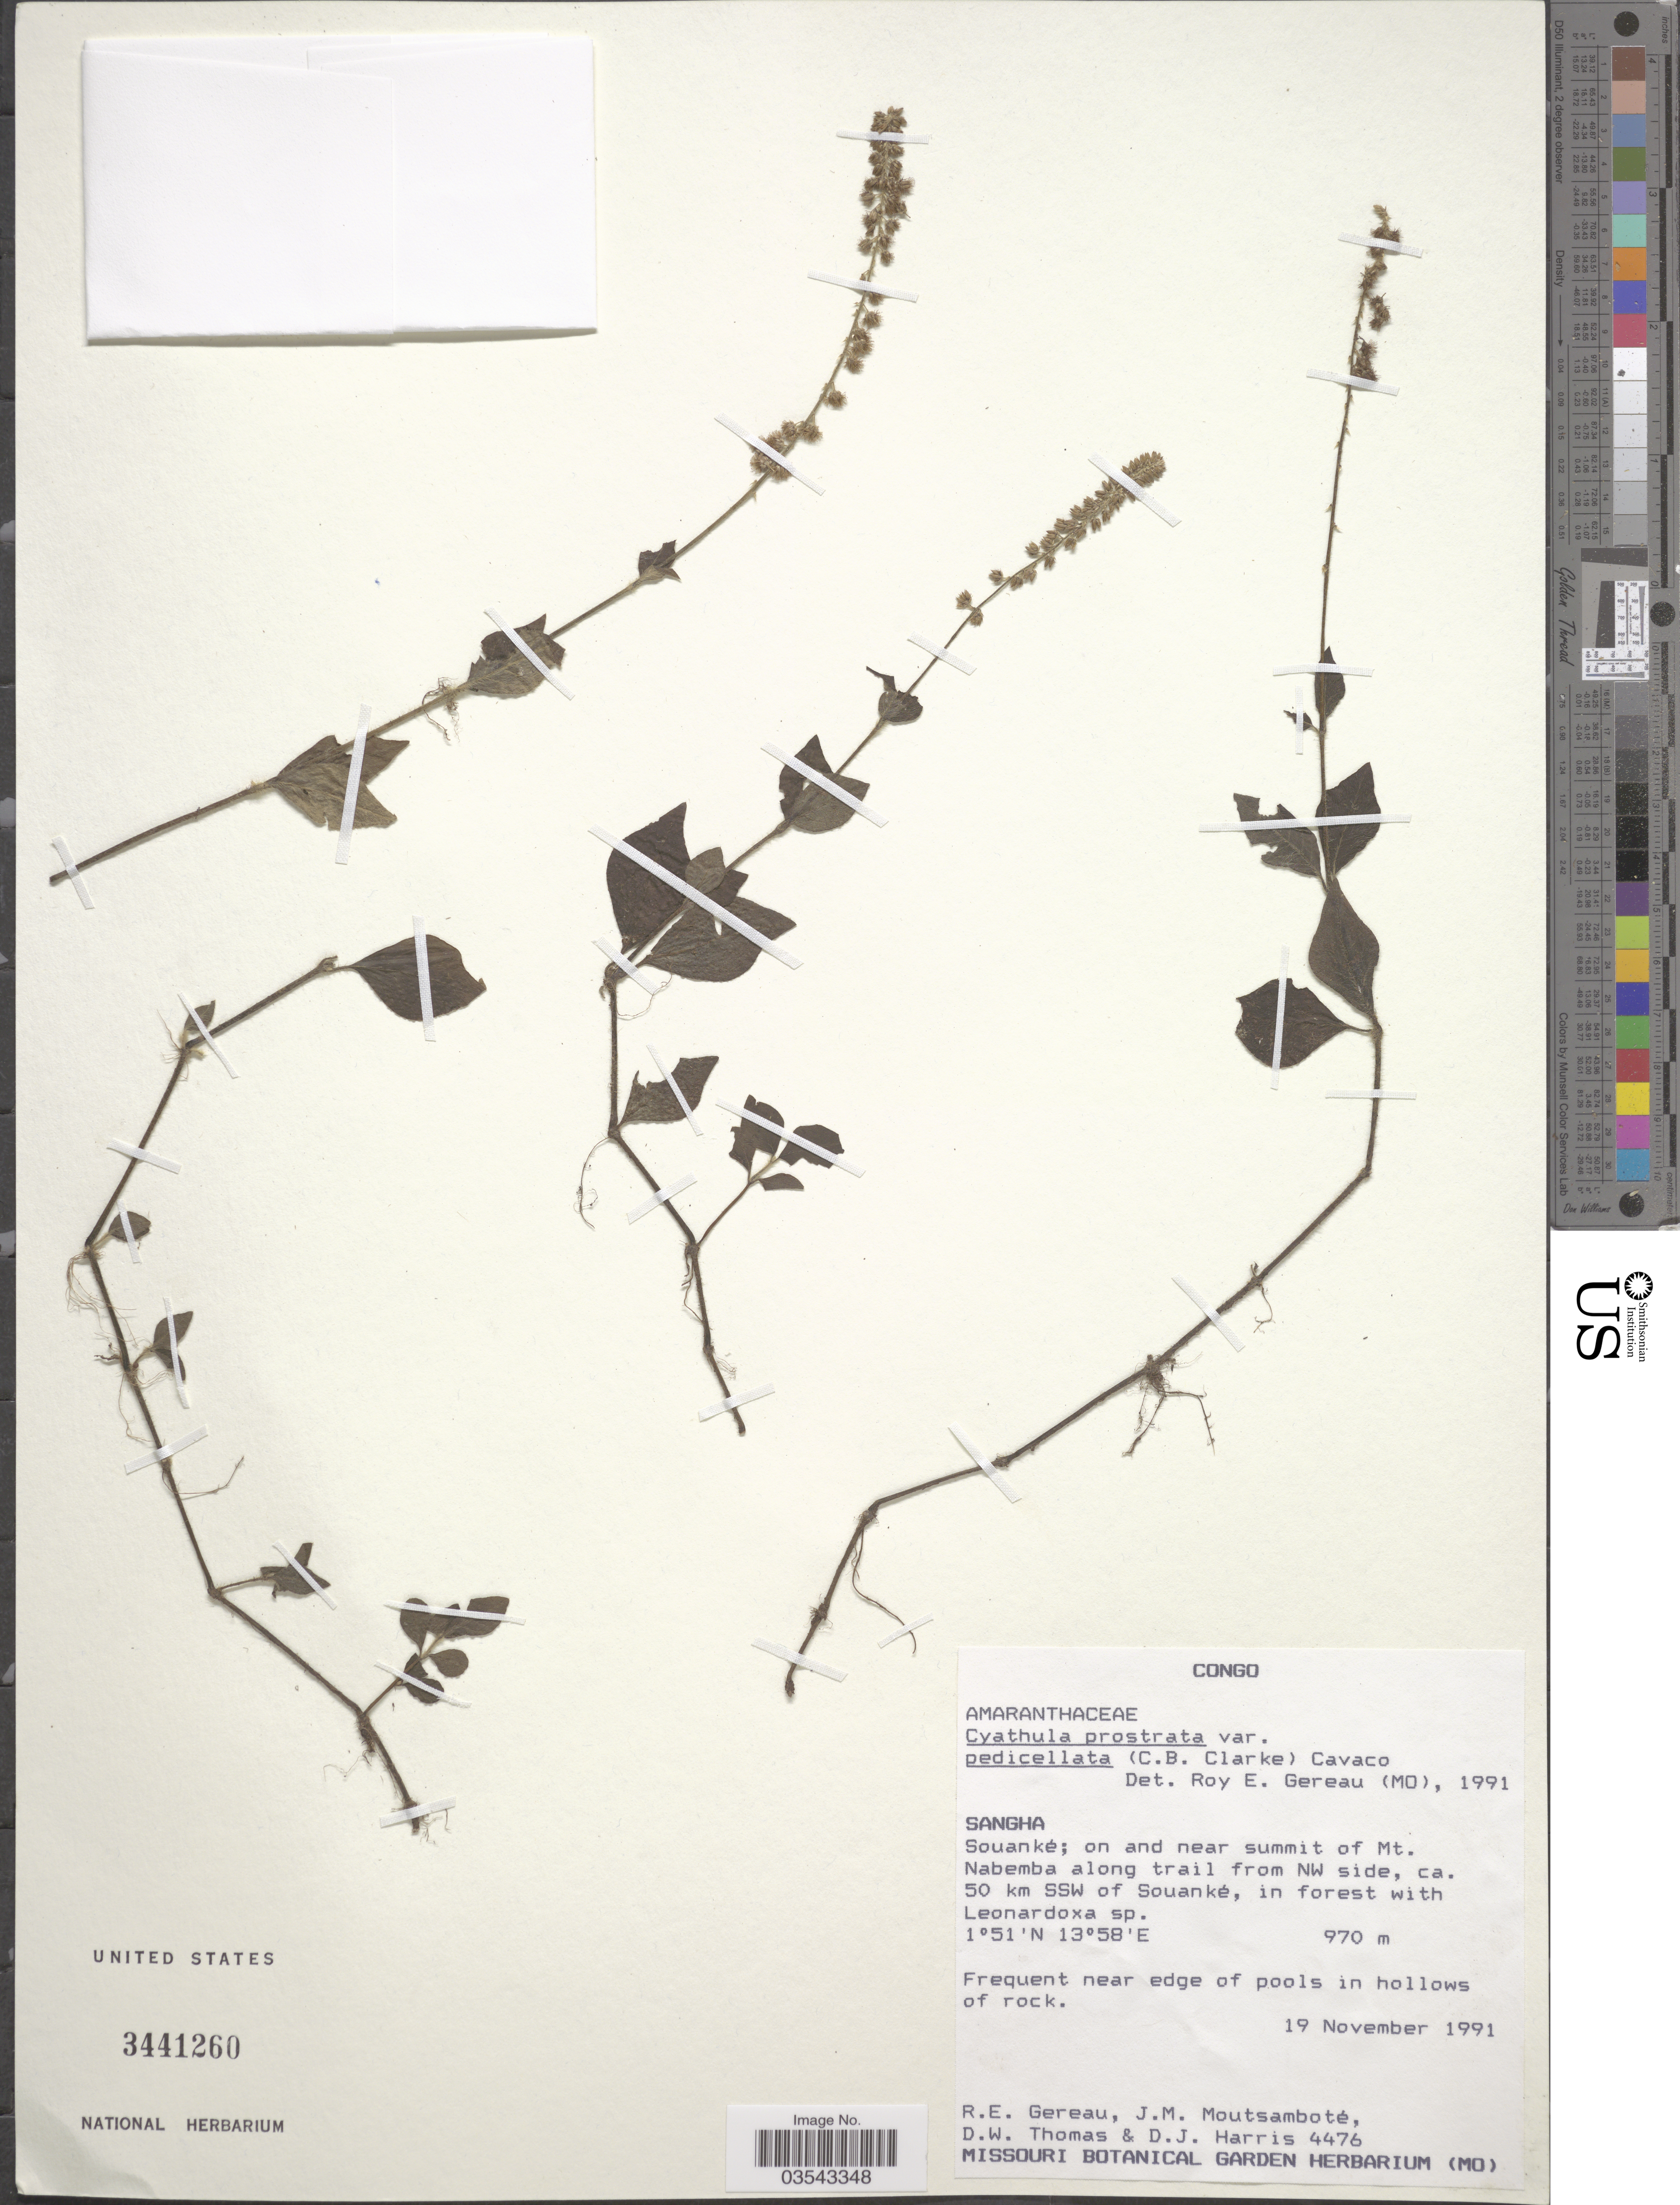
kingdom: Plantae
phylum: Tracheophyta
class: Magnoliopsida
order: Caryophyllales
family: Amaranthaceae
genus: Cyathula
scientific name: Cyathula prostrata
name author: (L.) Blume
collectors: R. Gereau, J. Moutsambote & D. W. Thomas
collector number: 4476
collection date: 1991-11-19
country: Congo, Republic of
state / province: Sangha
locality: Congo. Souanké; on and near summit of Mt. Nabemba along trail from NW side, ca. 50 km SSW of Souanké.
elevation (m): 970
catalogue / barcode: US 3441260